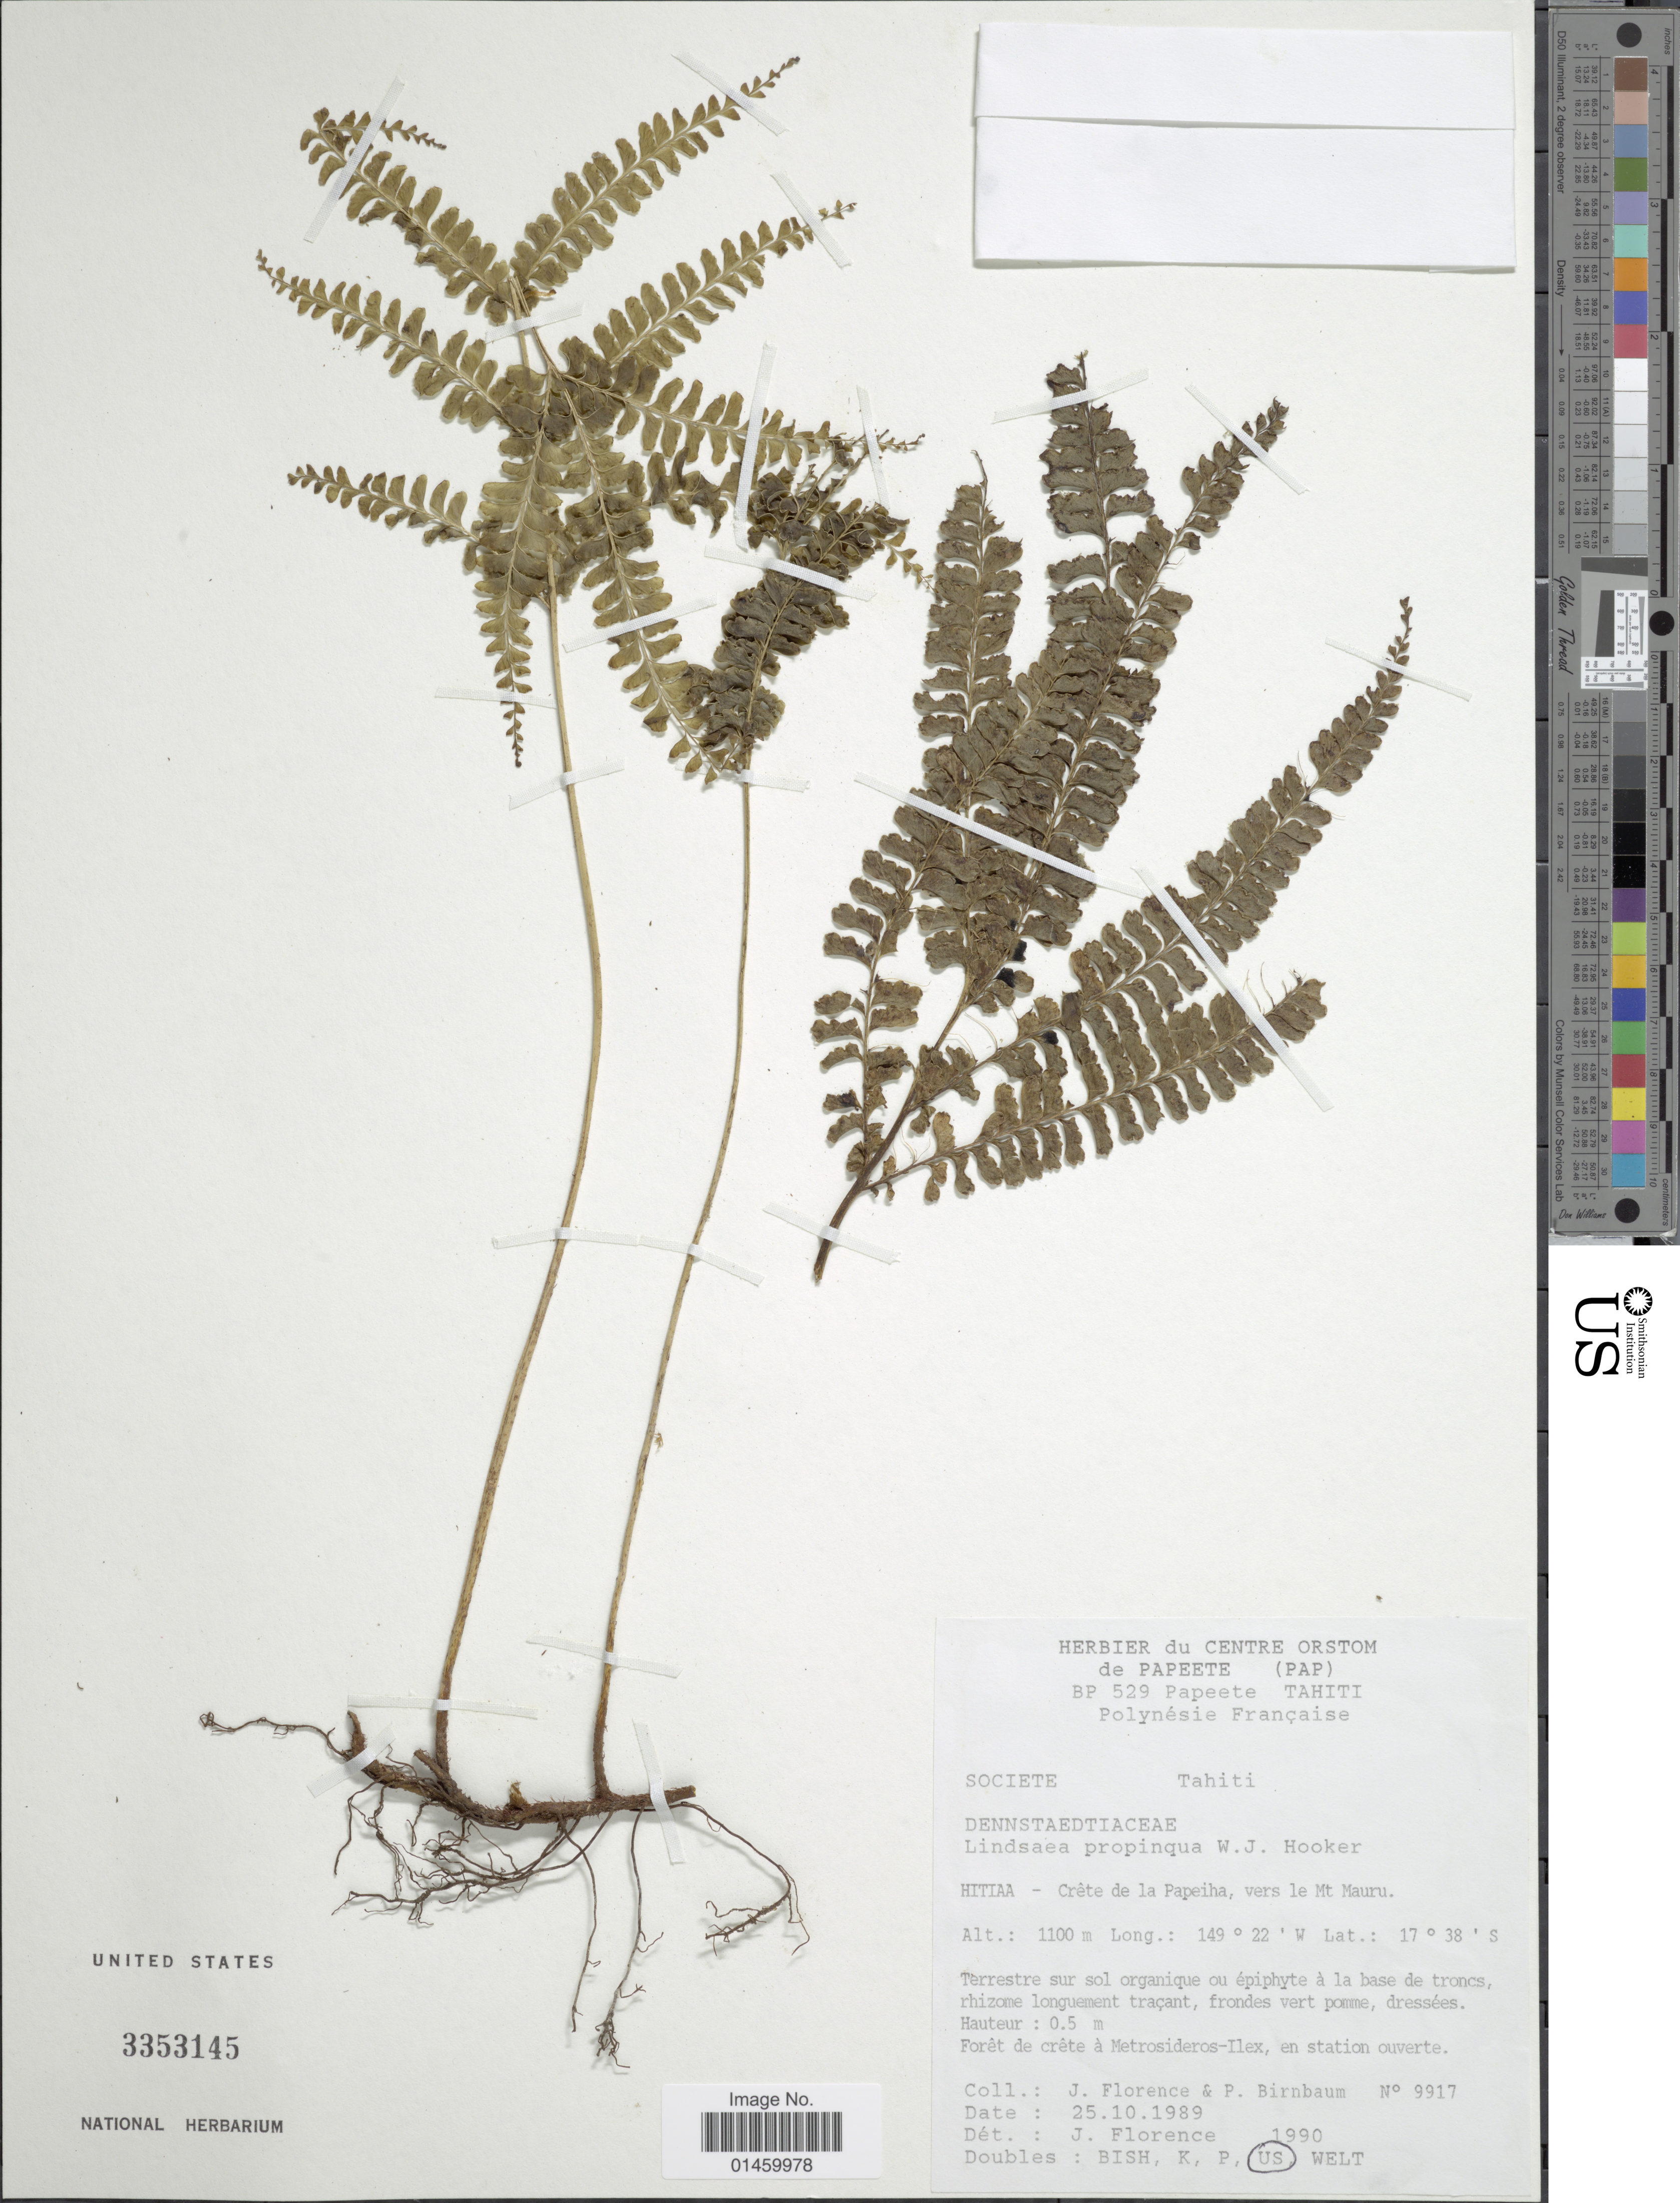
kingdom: Plantae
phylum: Tracheophyta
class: Polypodiopsida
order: Polypodiales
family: Lindsaeaceae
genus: Lindsaea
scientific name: Lindsaea propinqua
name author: Hook.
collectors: J. Florence & P. Birnbaum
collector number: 9917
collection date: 1989-10-25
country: French Polynesia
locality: BP 529 Papeete Tahiti. Polynesie Francaise. Societe Tahiti. Hitiaa - Crete de la Papeiha, vers le Mt Mauru.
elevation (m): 1100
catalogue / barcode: US 3353145